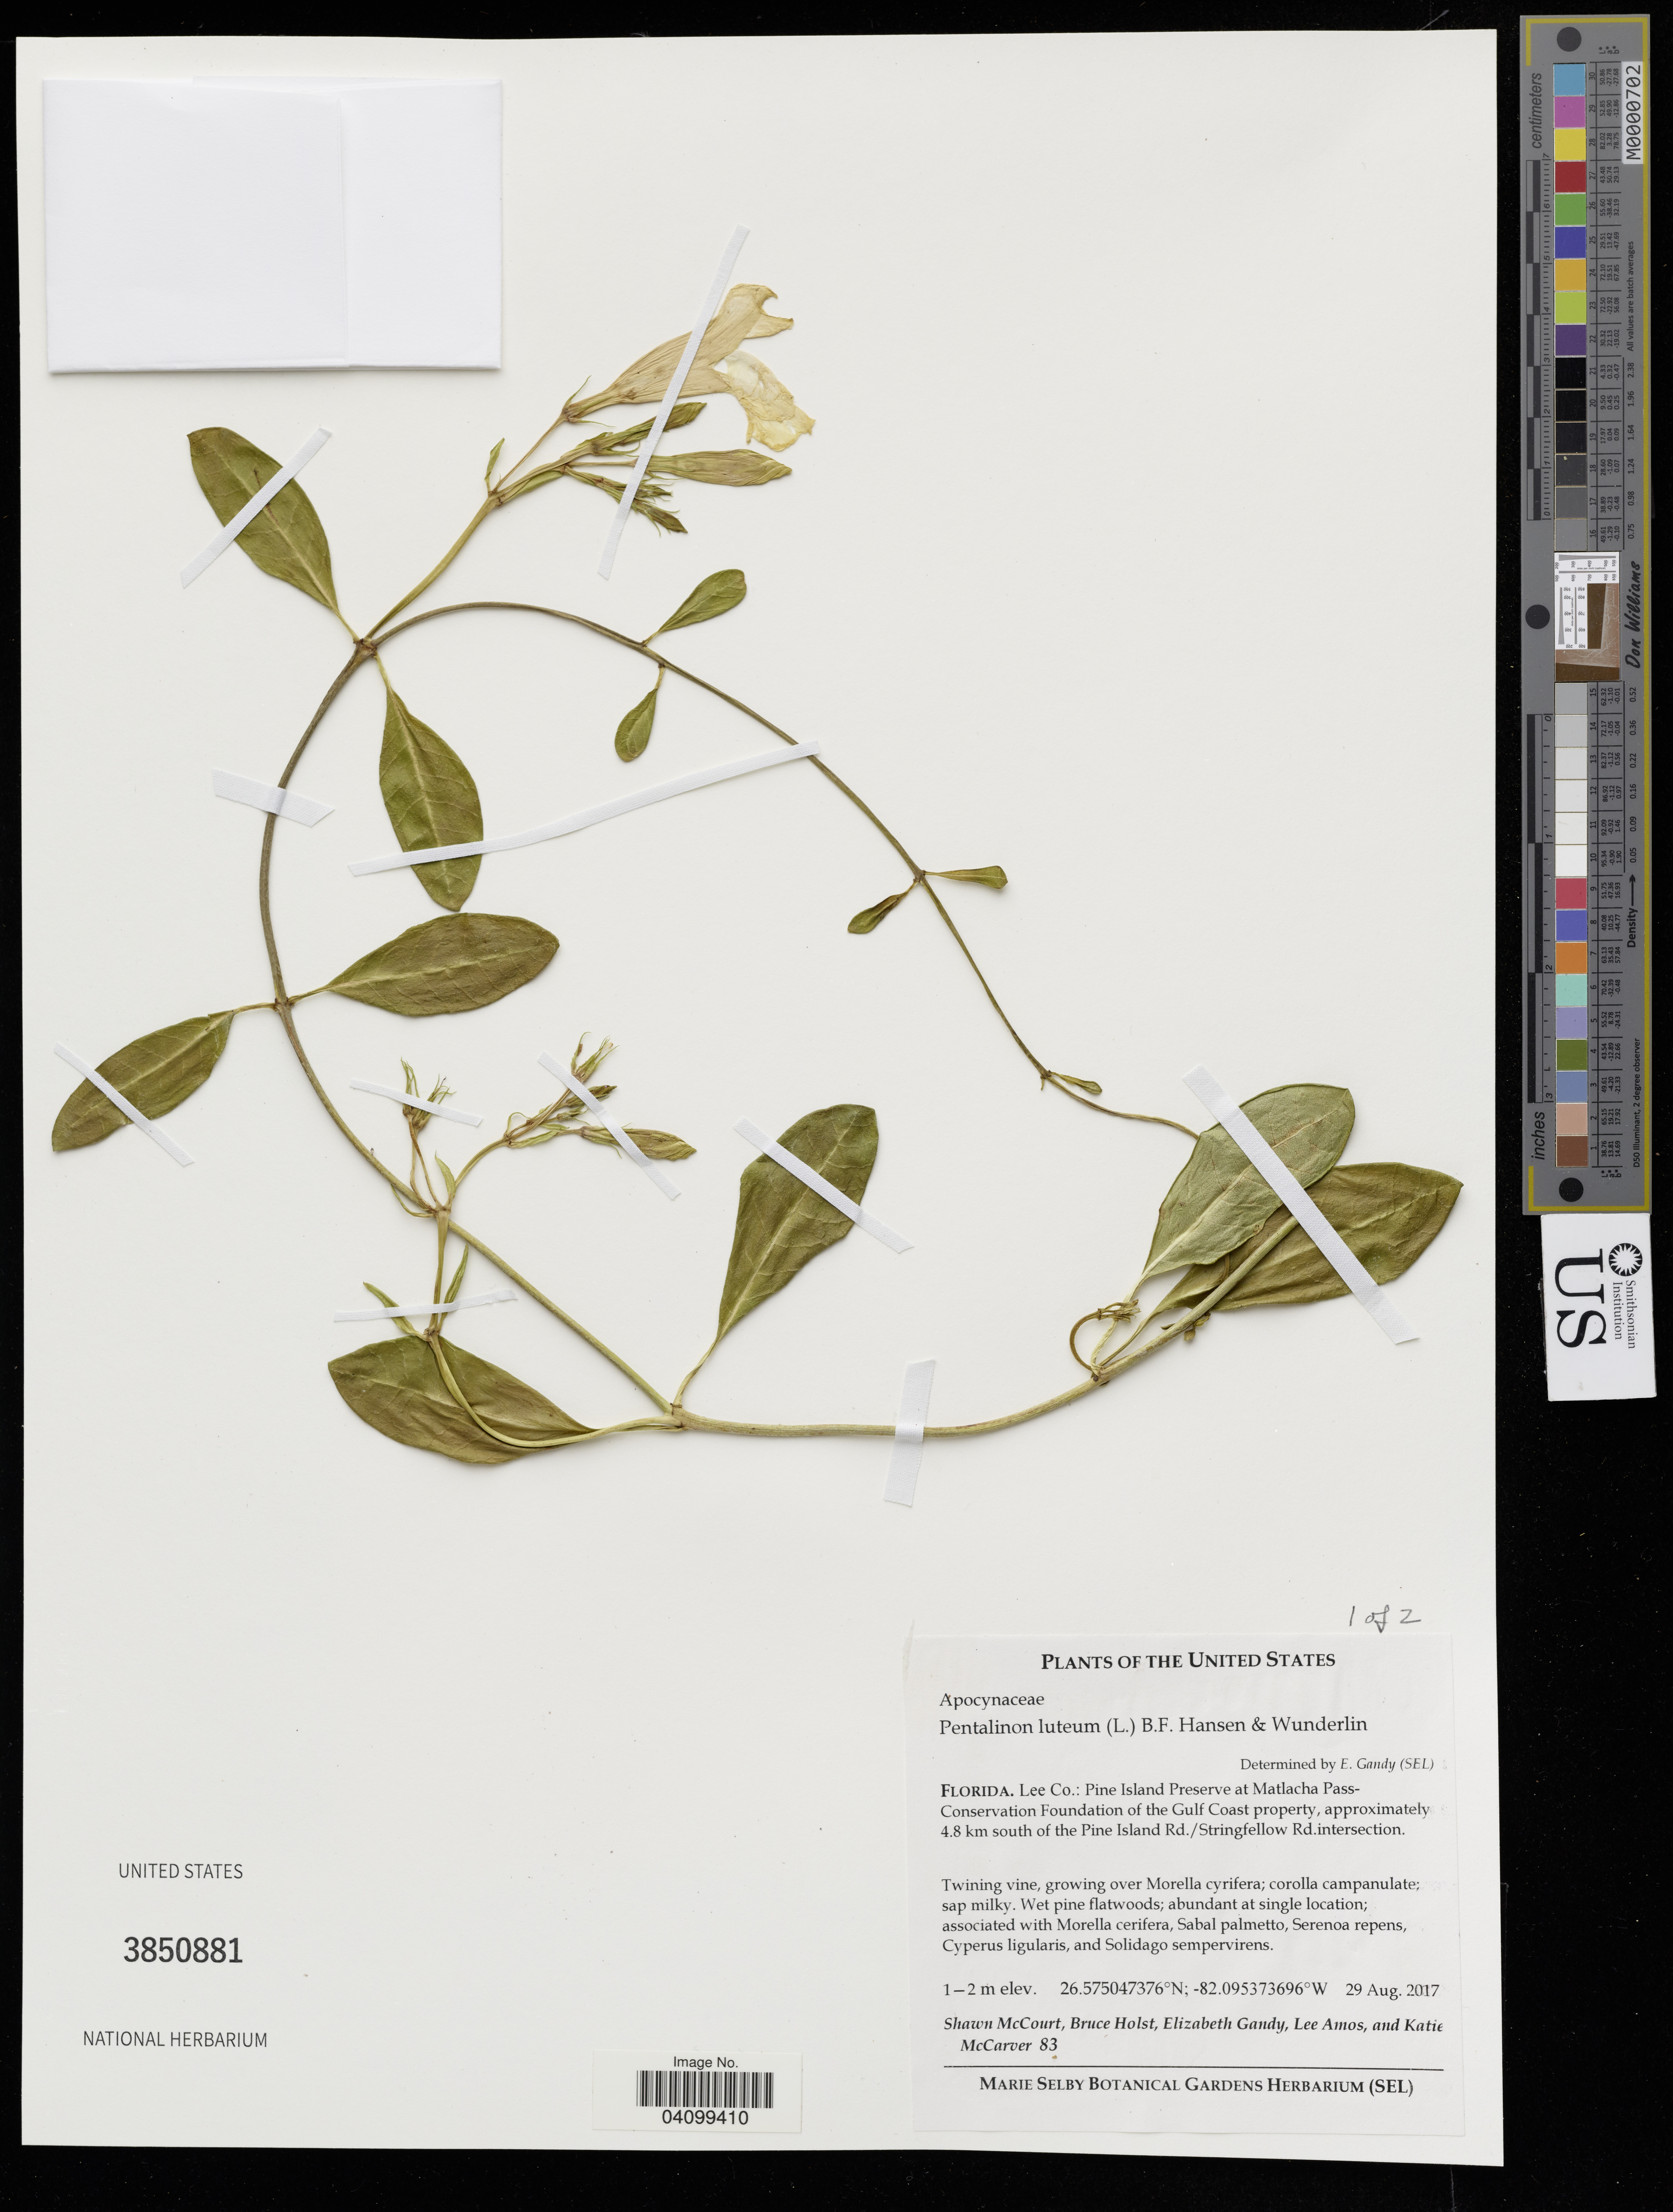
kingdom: Plantae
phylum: Tracheophyta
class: Magnoliopsida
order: Gentianales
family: Apocynaceae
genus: Pentalinon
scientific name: Pentalinon luteum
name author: (L.) B.F. Hansen & Wunderlin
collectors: R. McCourt, B. Holst & L. Amos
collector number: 83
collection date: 2017-08-29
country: United States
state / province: Florida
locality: Lee Co.: Pine Island Preserve at Matlacha Pass - Conservation Foundation of the Gulf Coast property, approximately 4.8 km south of the Pine Island Rd./Stringfellow Rd. intersection.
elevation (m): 1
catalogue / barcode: US 3850881